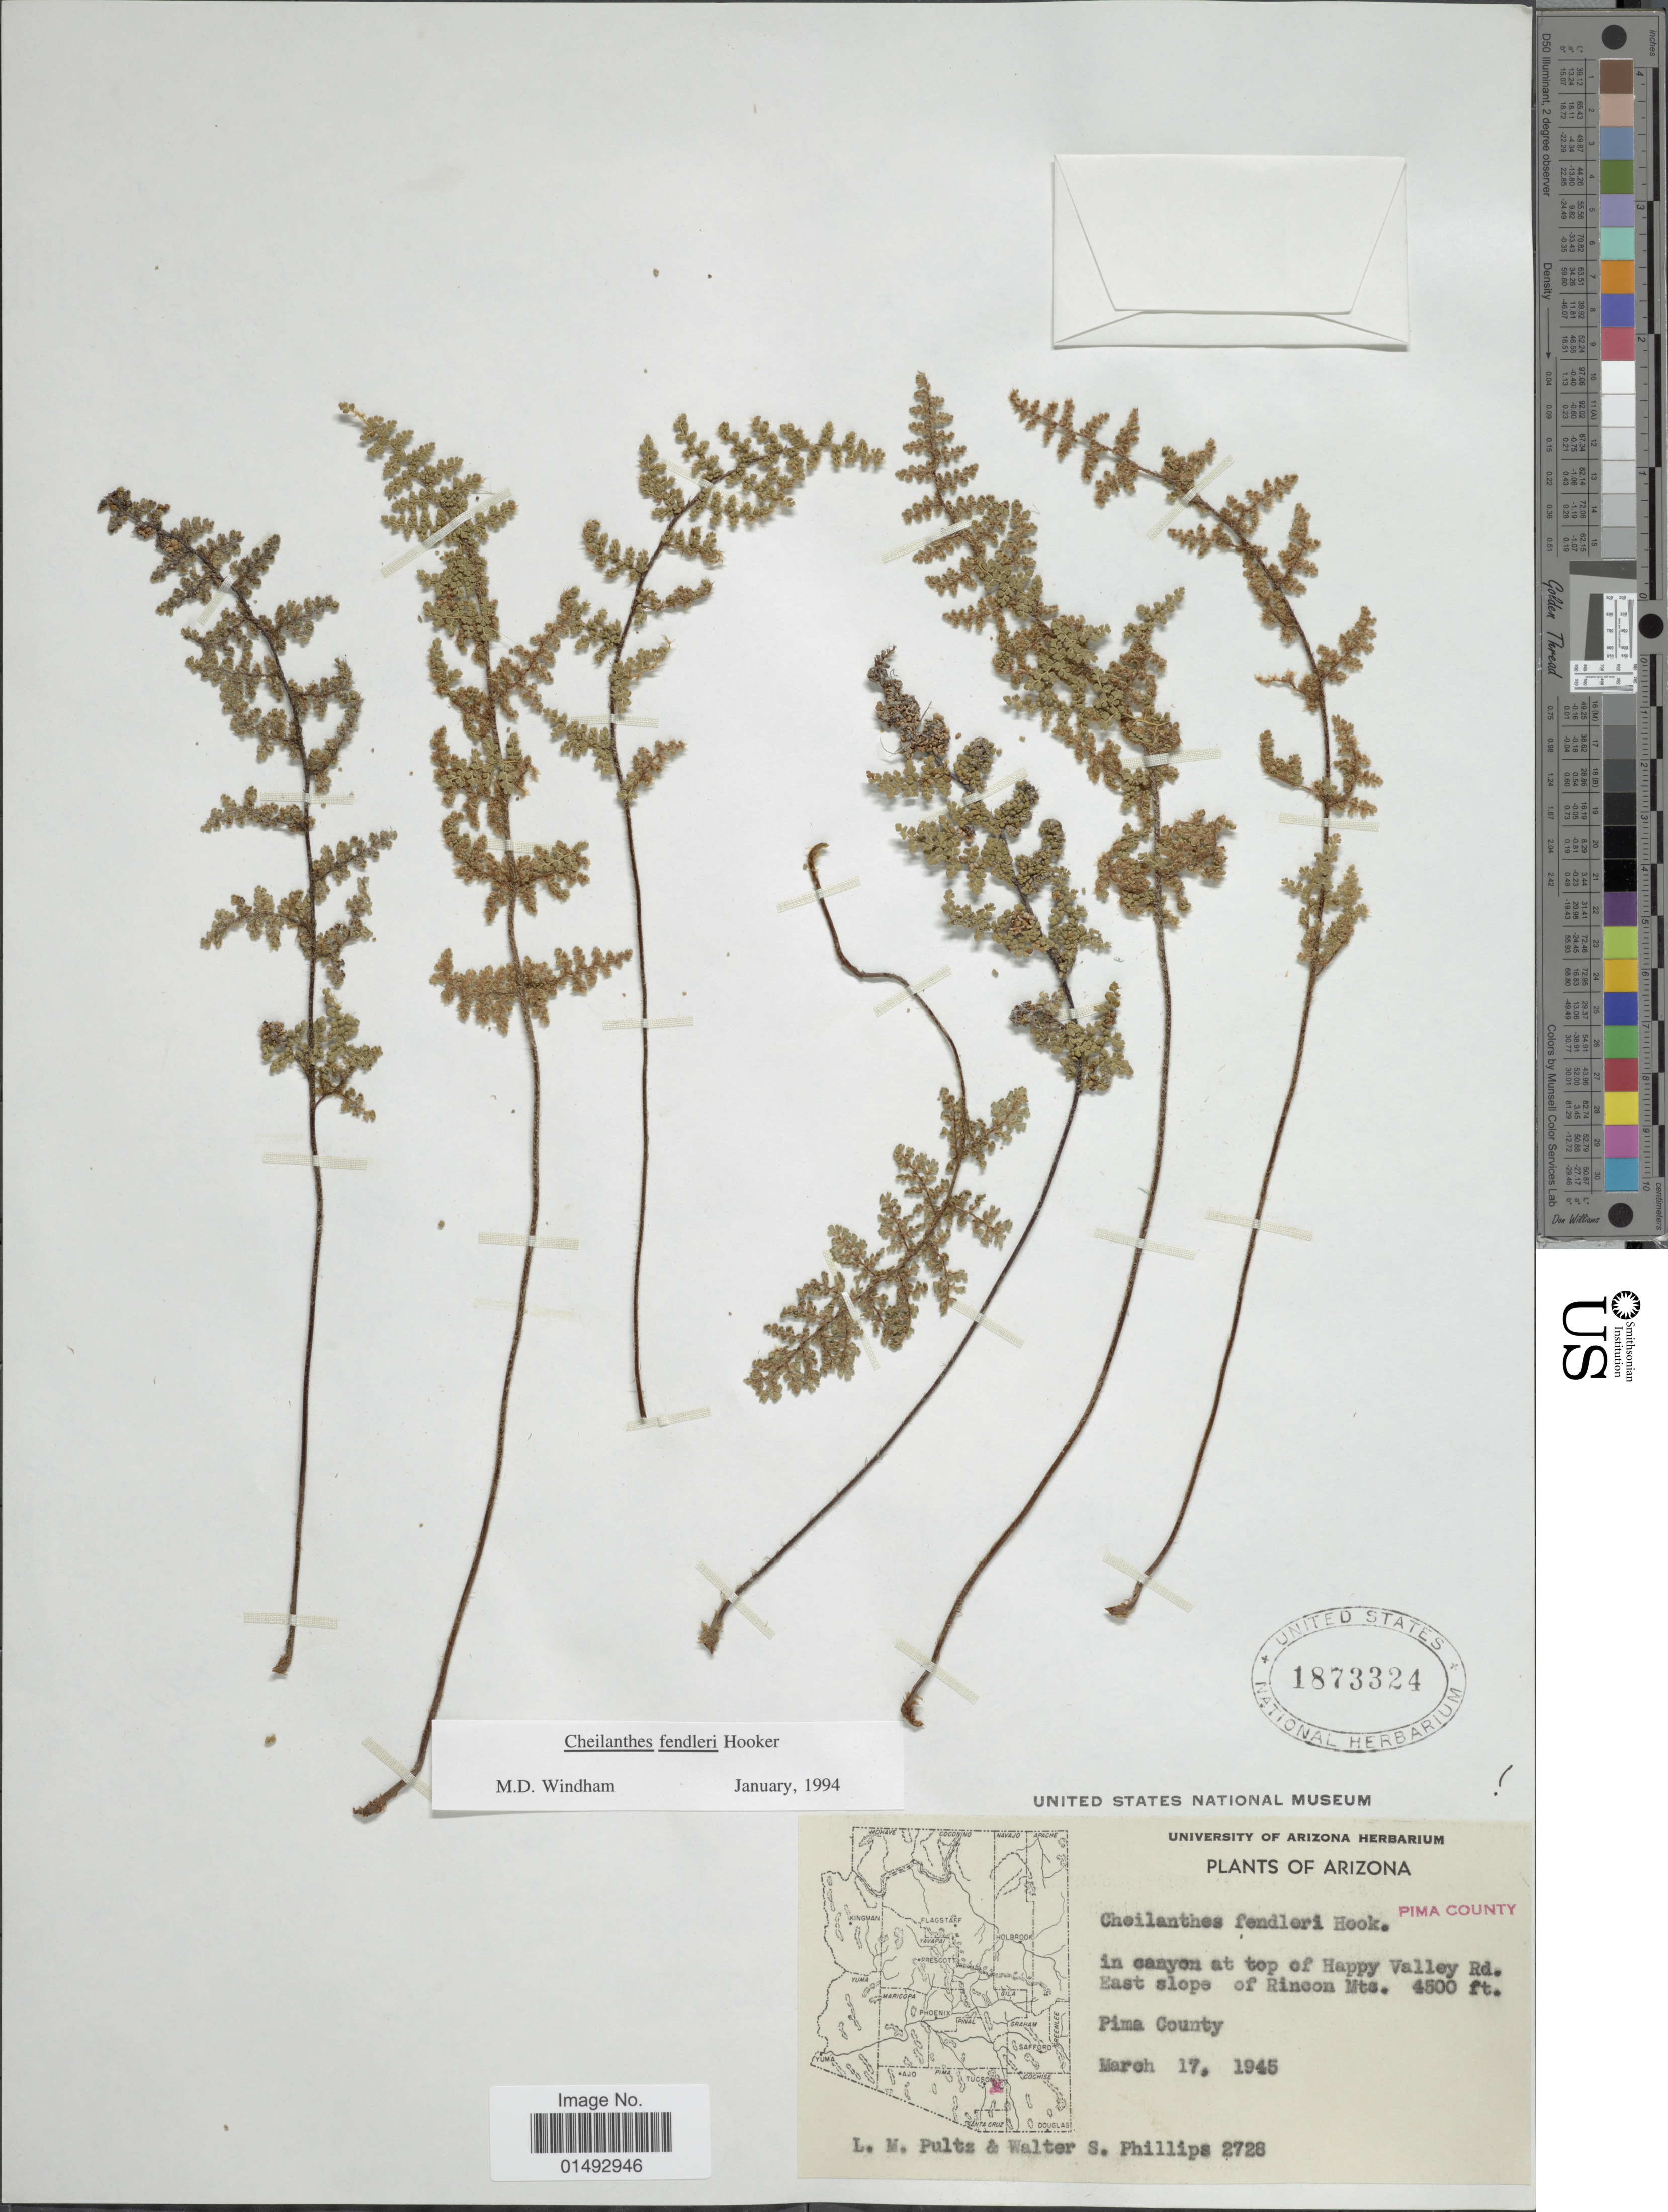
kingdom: Plantae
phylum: Tracheophyta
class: Polypodiopsida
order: Polypodiales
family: Pteridaceae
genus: Myriopteris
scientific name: Myriopteris fendleri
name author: (Hook.) E. Fourn.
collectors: L. Pultz & W. S. Phillips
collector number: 2728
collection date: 1945-03-17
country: United States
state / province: Arizona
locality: In canyon at top of Happy Valley Rd. East slopes of Rincon Mts, Pima County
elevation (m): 1372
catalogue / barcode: US 1873324